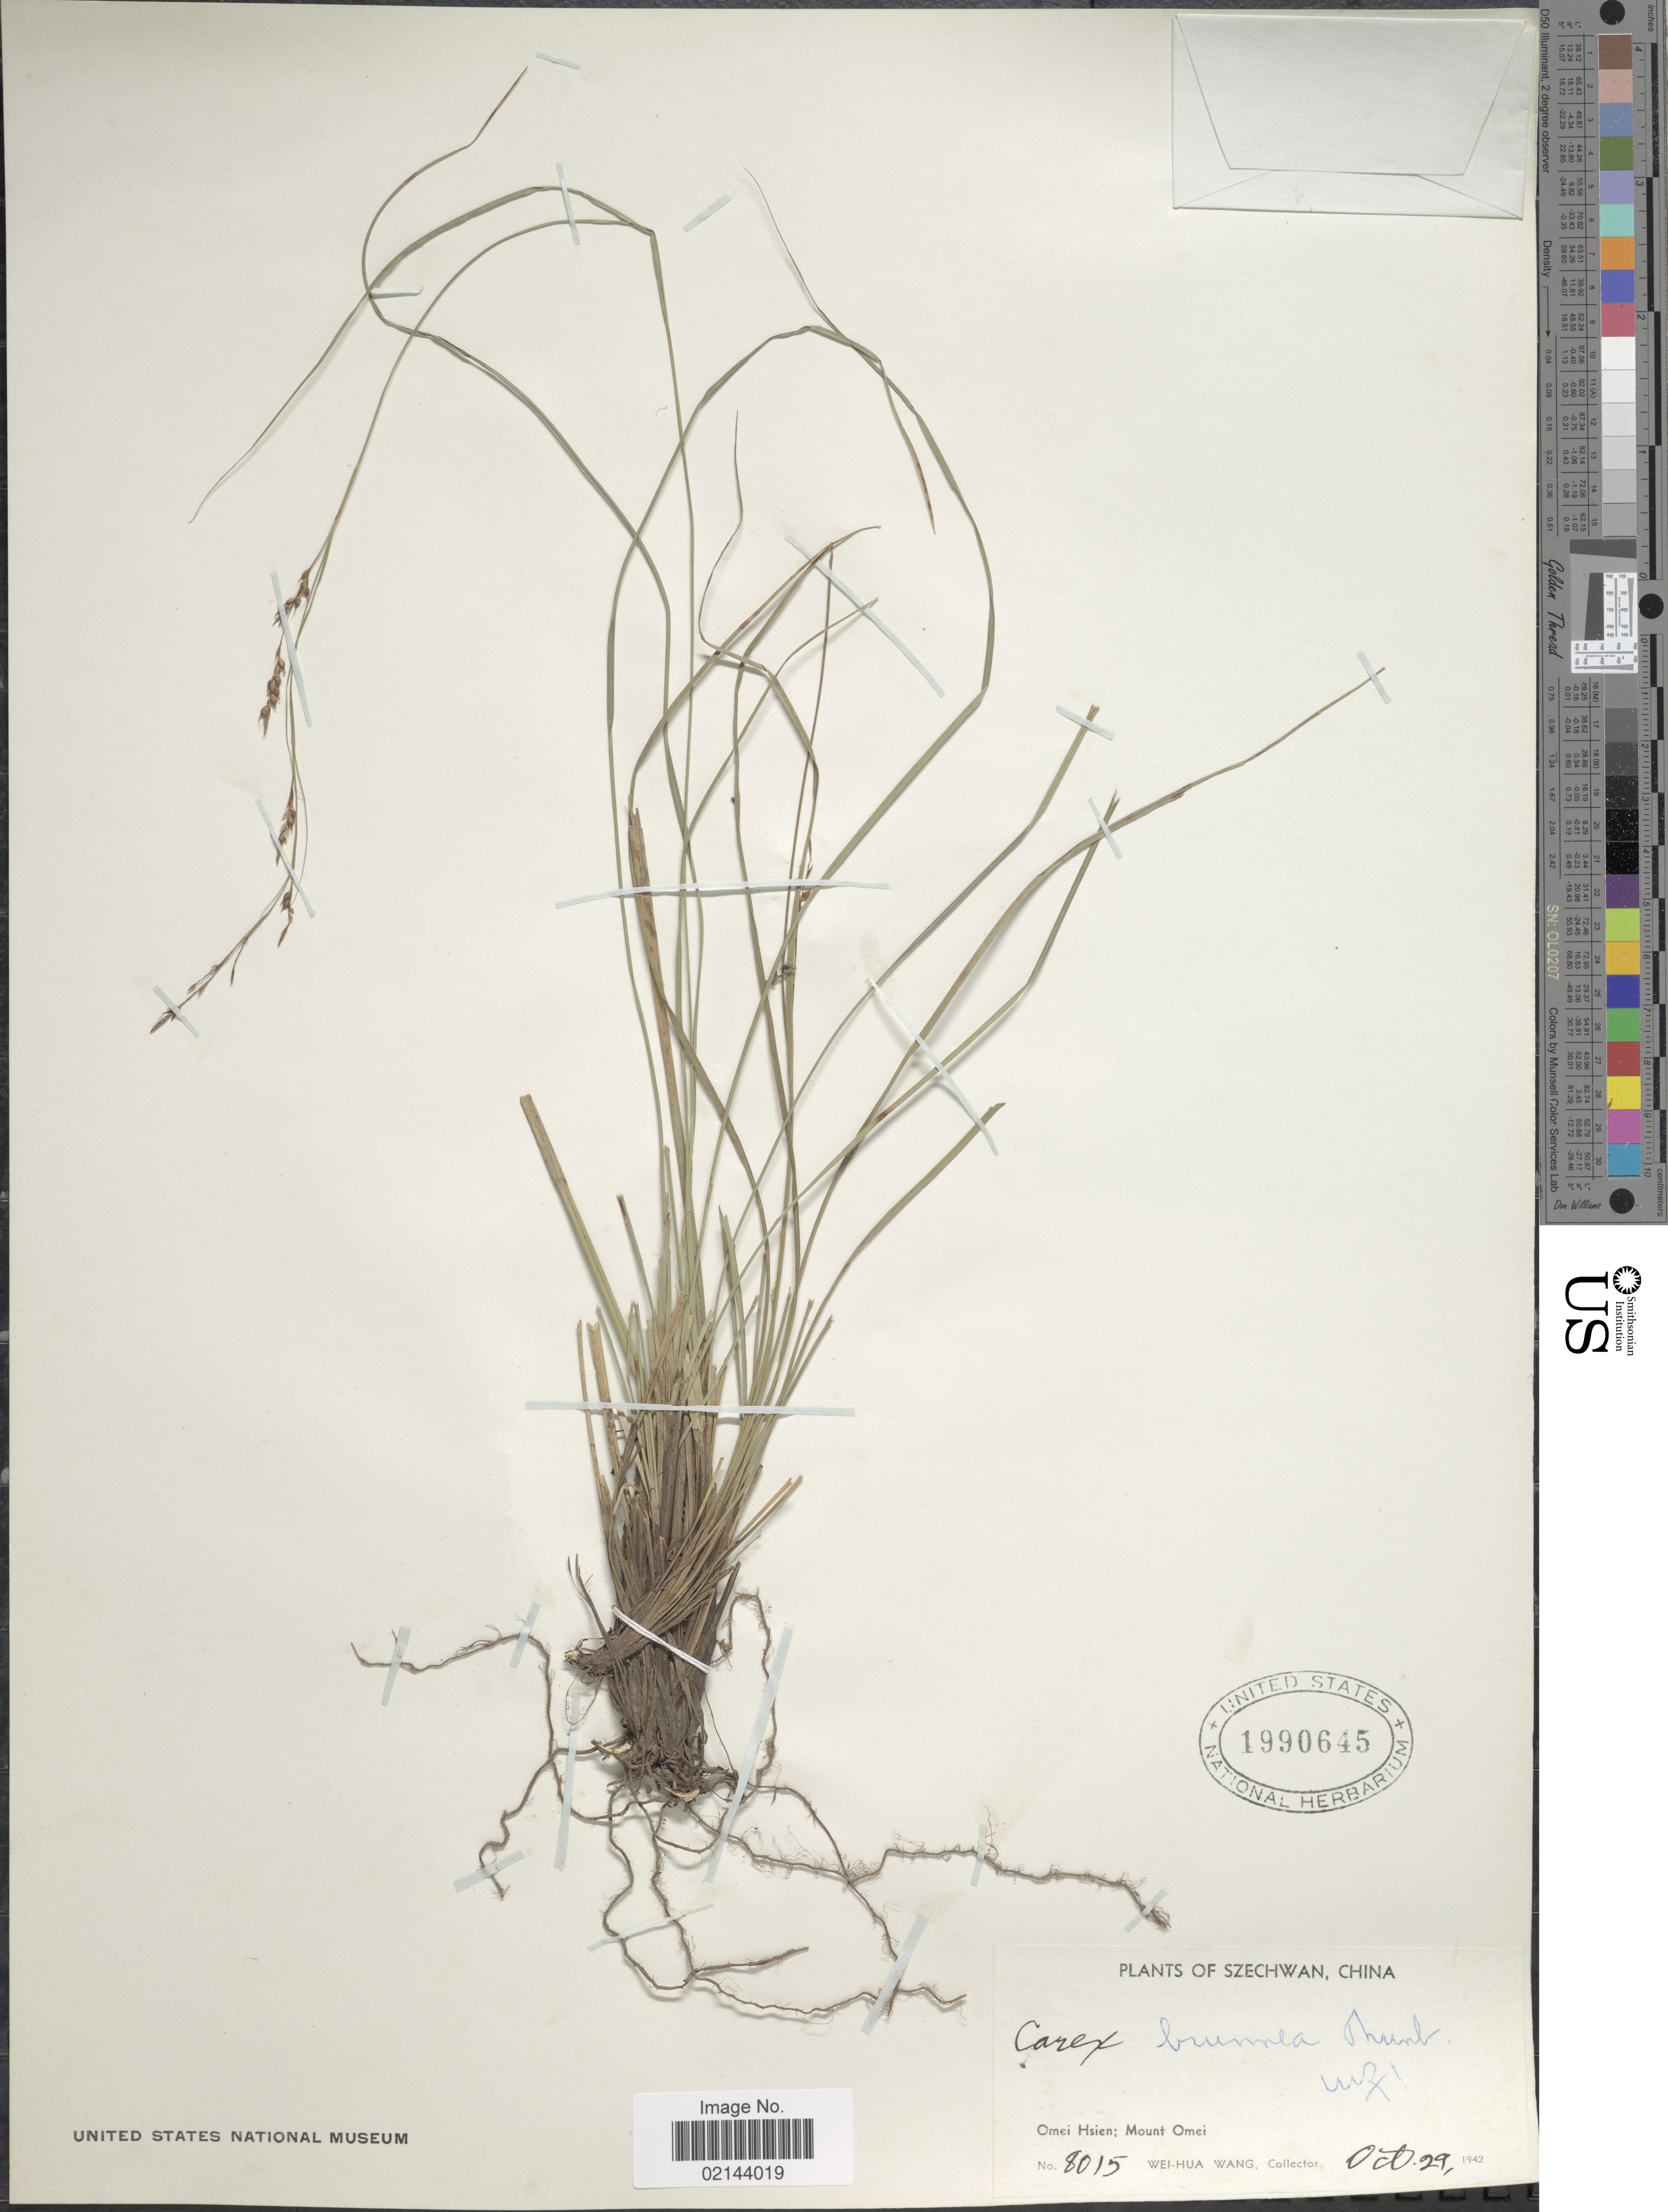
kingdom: Plantae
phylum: Tracheophyta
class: Liliopsida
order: Poales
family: Cyperaceae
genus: Carex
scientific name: Carex brunnea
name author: Thunb.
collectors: W. Wang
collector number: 8015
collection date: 1942-10-29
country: China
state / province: Sichuan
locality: Szechwan, Omei Hsien, Mount Omei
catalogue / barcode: US 1990645